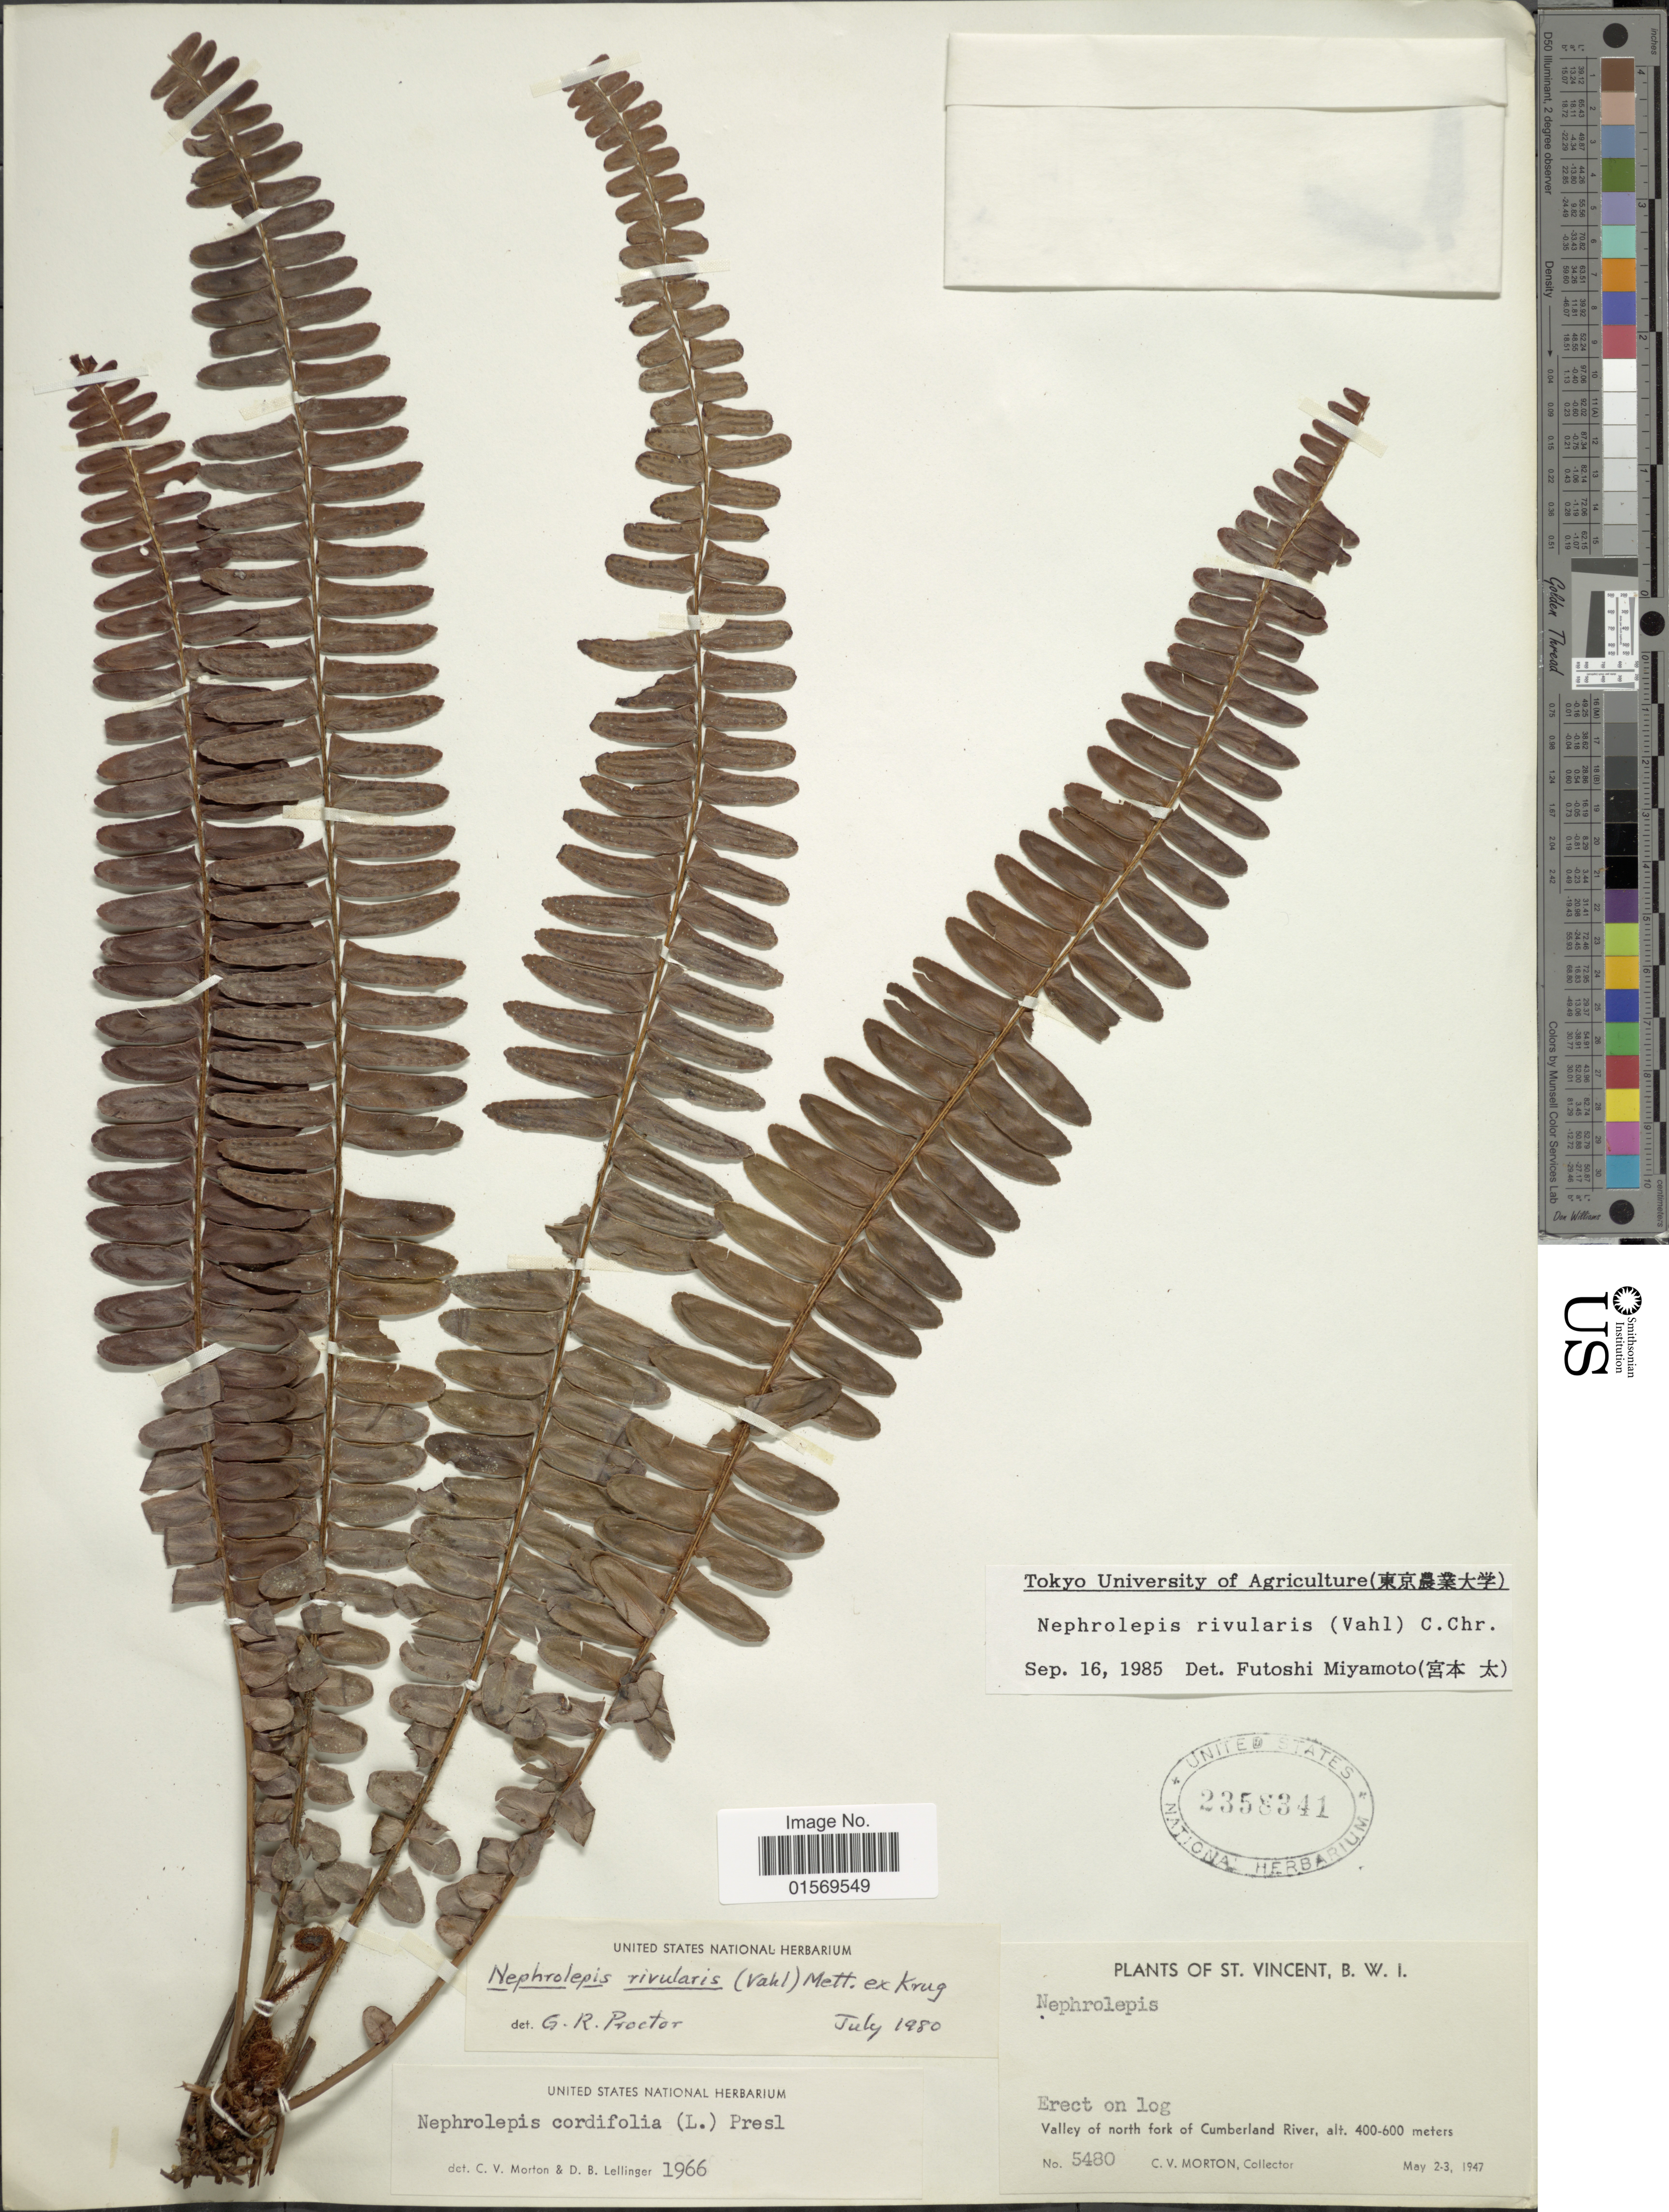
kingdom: Plantae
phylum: Tracheophyta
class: Polypodiopsida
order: Polypodiales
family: Nephrolepidaceae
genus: Nephrolepis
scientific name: Nephrolepis rivularis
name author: (Vahl) Mett. ex Krug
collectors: C. V. Morton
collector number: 5480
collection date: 1947-05-02/1947-05-03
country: St. Vincent - Grenadines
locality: St. Vincent, B.W.I. Valley of north fork of Cumberland River.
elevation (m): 400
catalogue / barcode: US 2358341